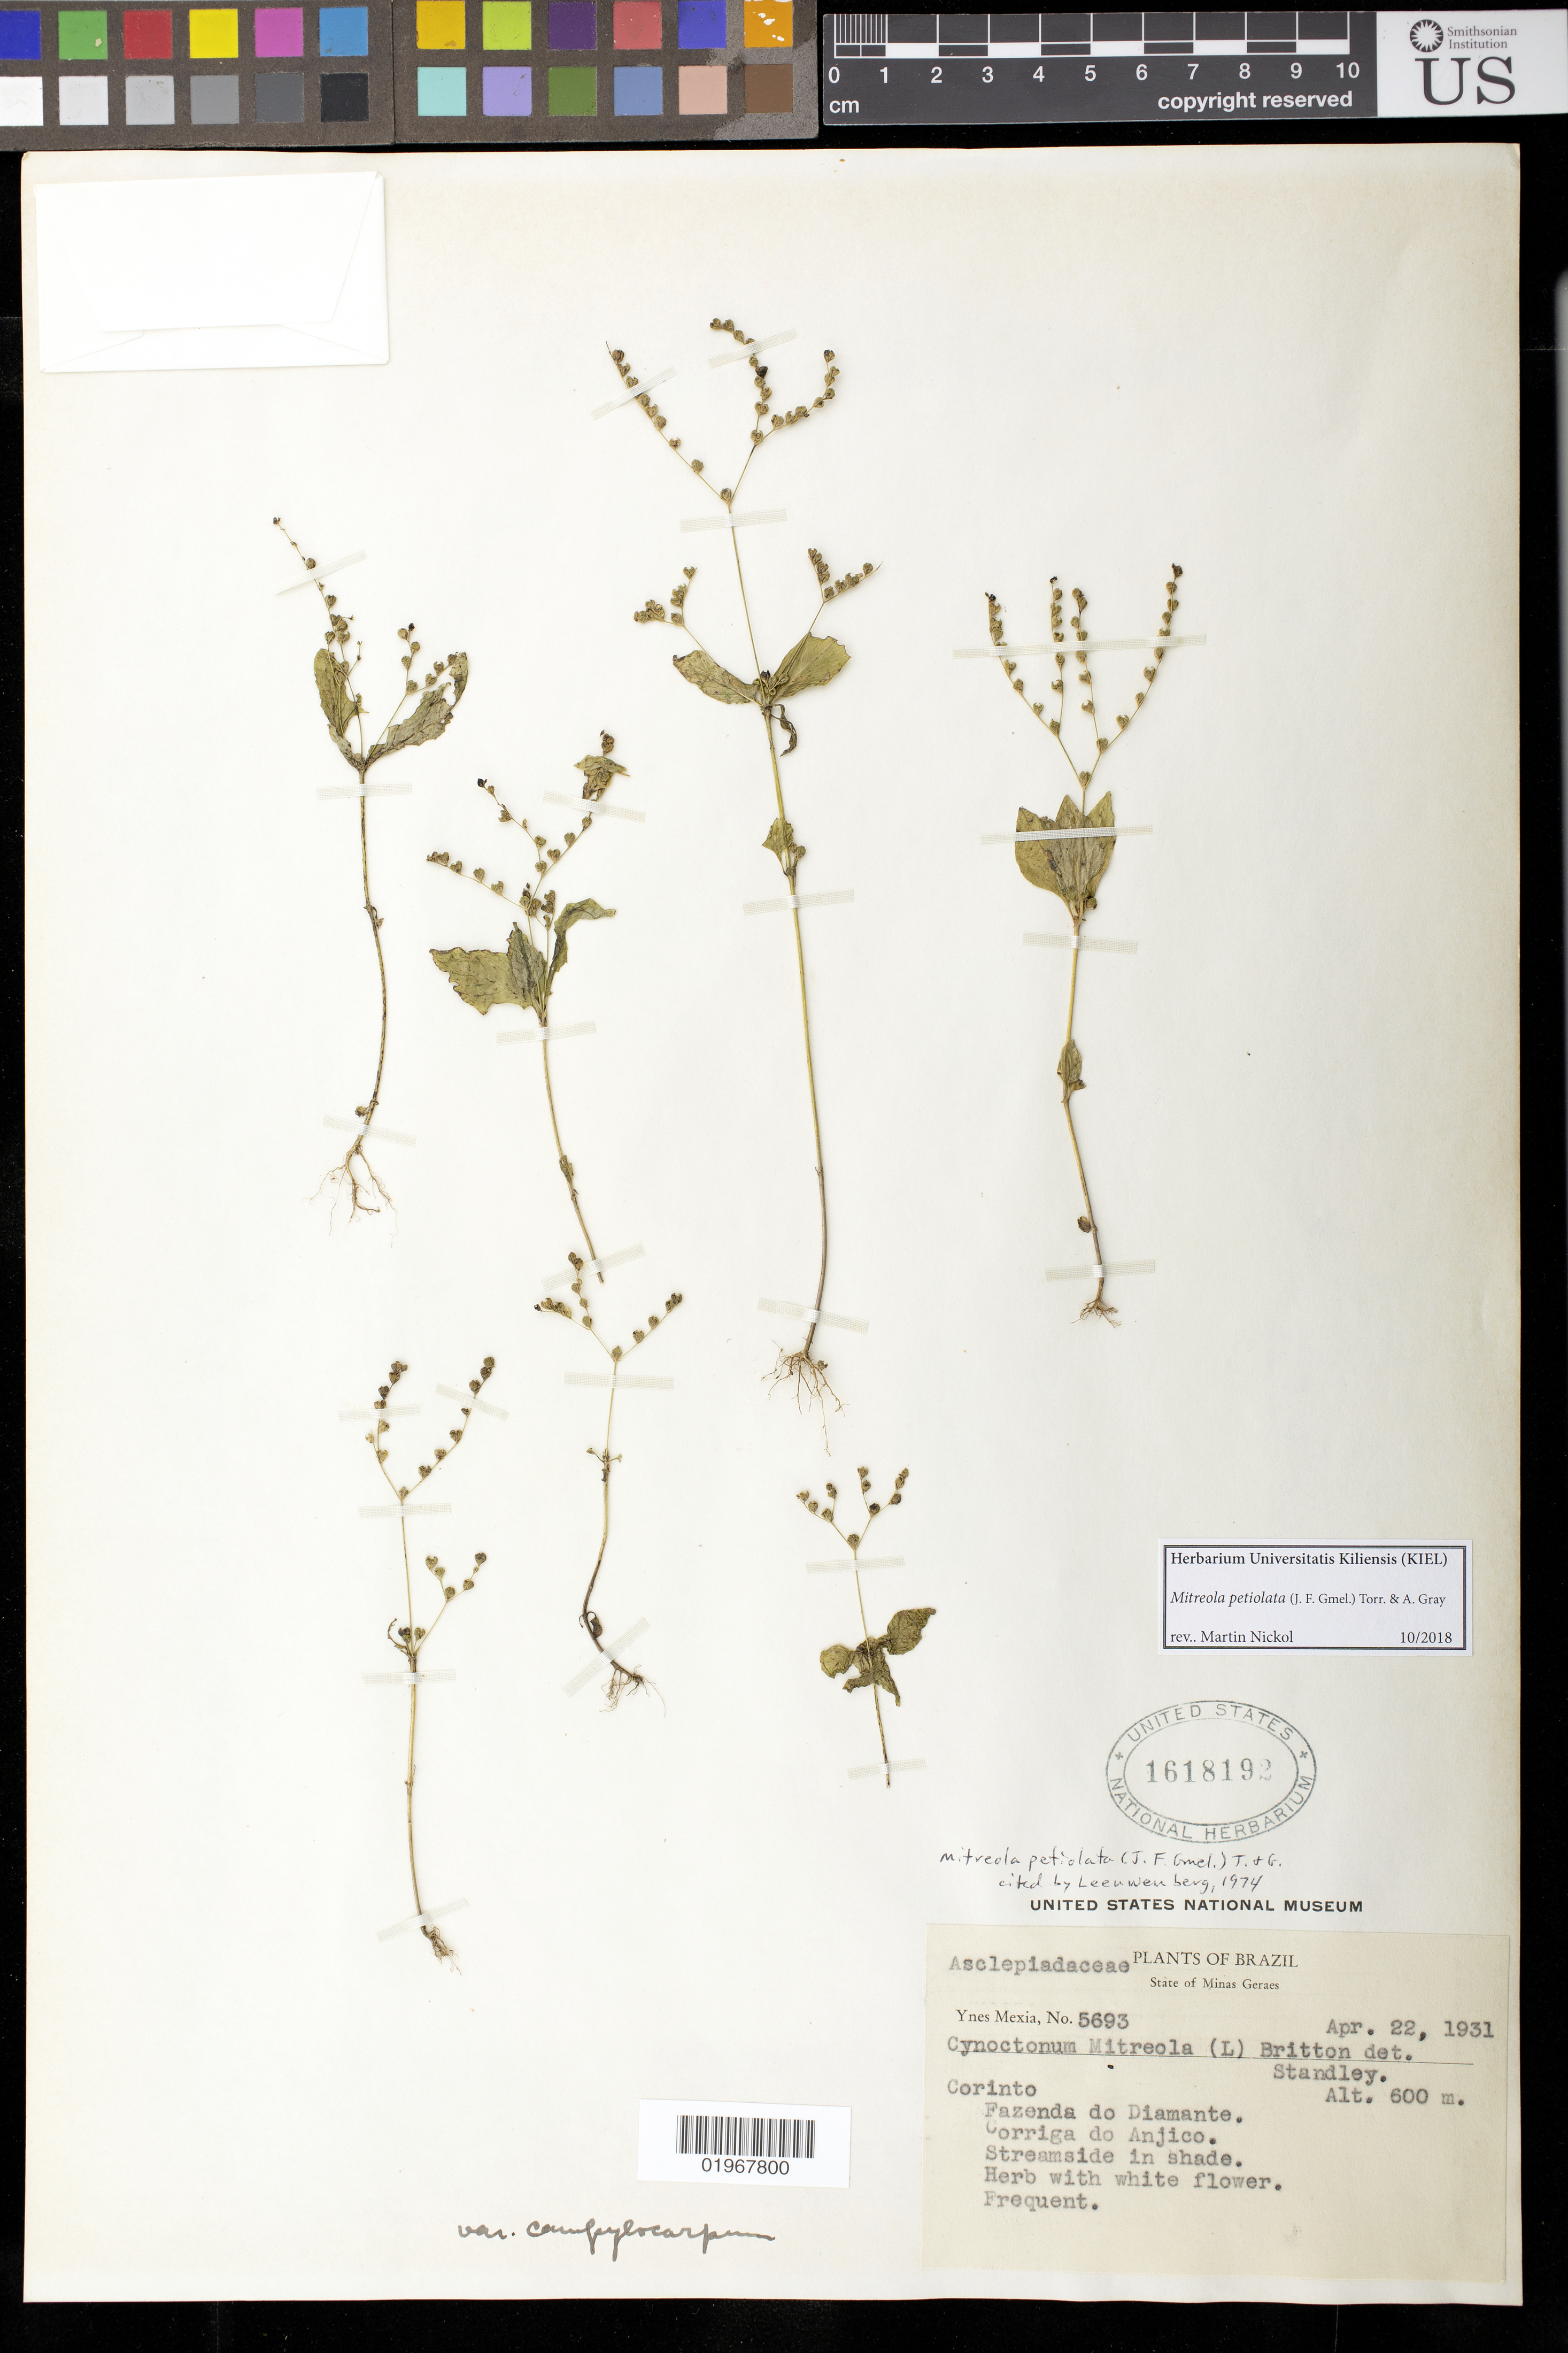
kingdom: Plantae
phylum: Tracheophyta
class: Magnoliopsida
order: Gentianales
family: Loganiaceae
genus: Mitreola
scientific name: Mitreola petiolata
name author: (J.F. Gmel.) Torr. & A. Gray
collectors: Y. Mexia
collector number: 5693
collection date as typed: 22 Apr 1931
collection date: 1931-04-22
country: Brazil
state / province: Minas Gerais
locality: Corinto. Fazenda do Diamante; Corriga do Anjico.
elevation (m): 600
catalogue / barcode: US 1618192